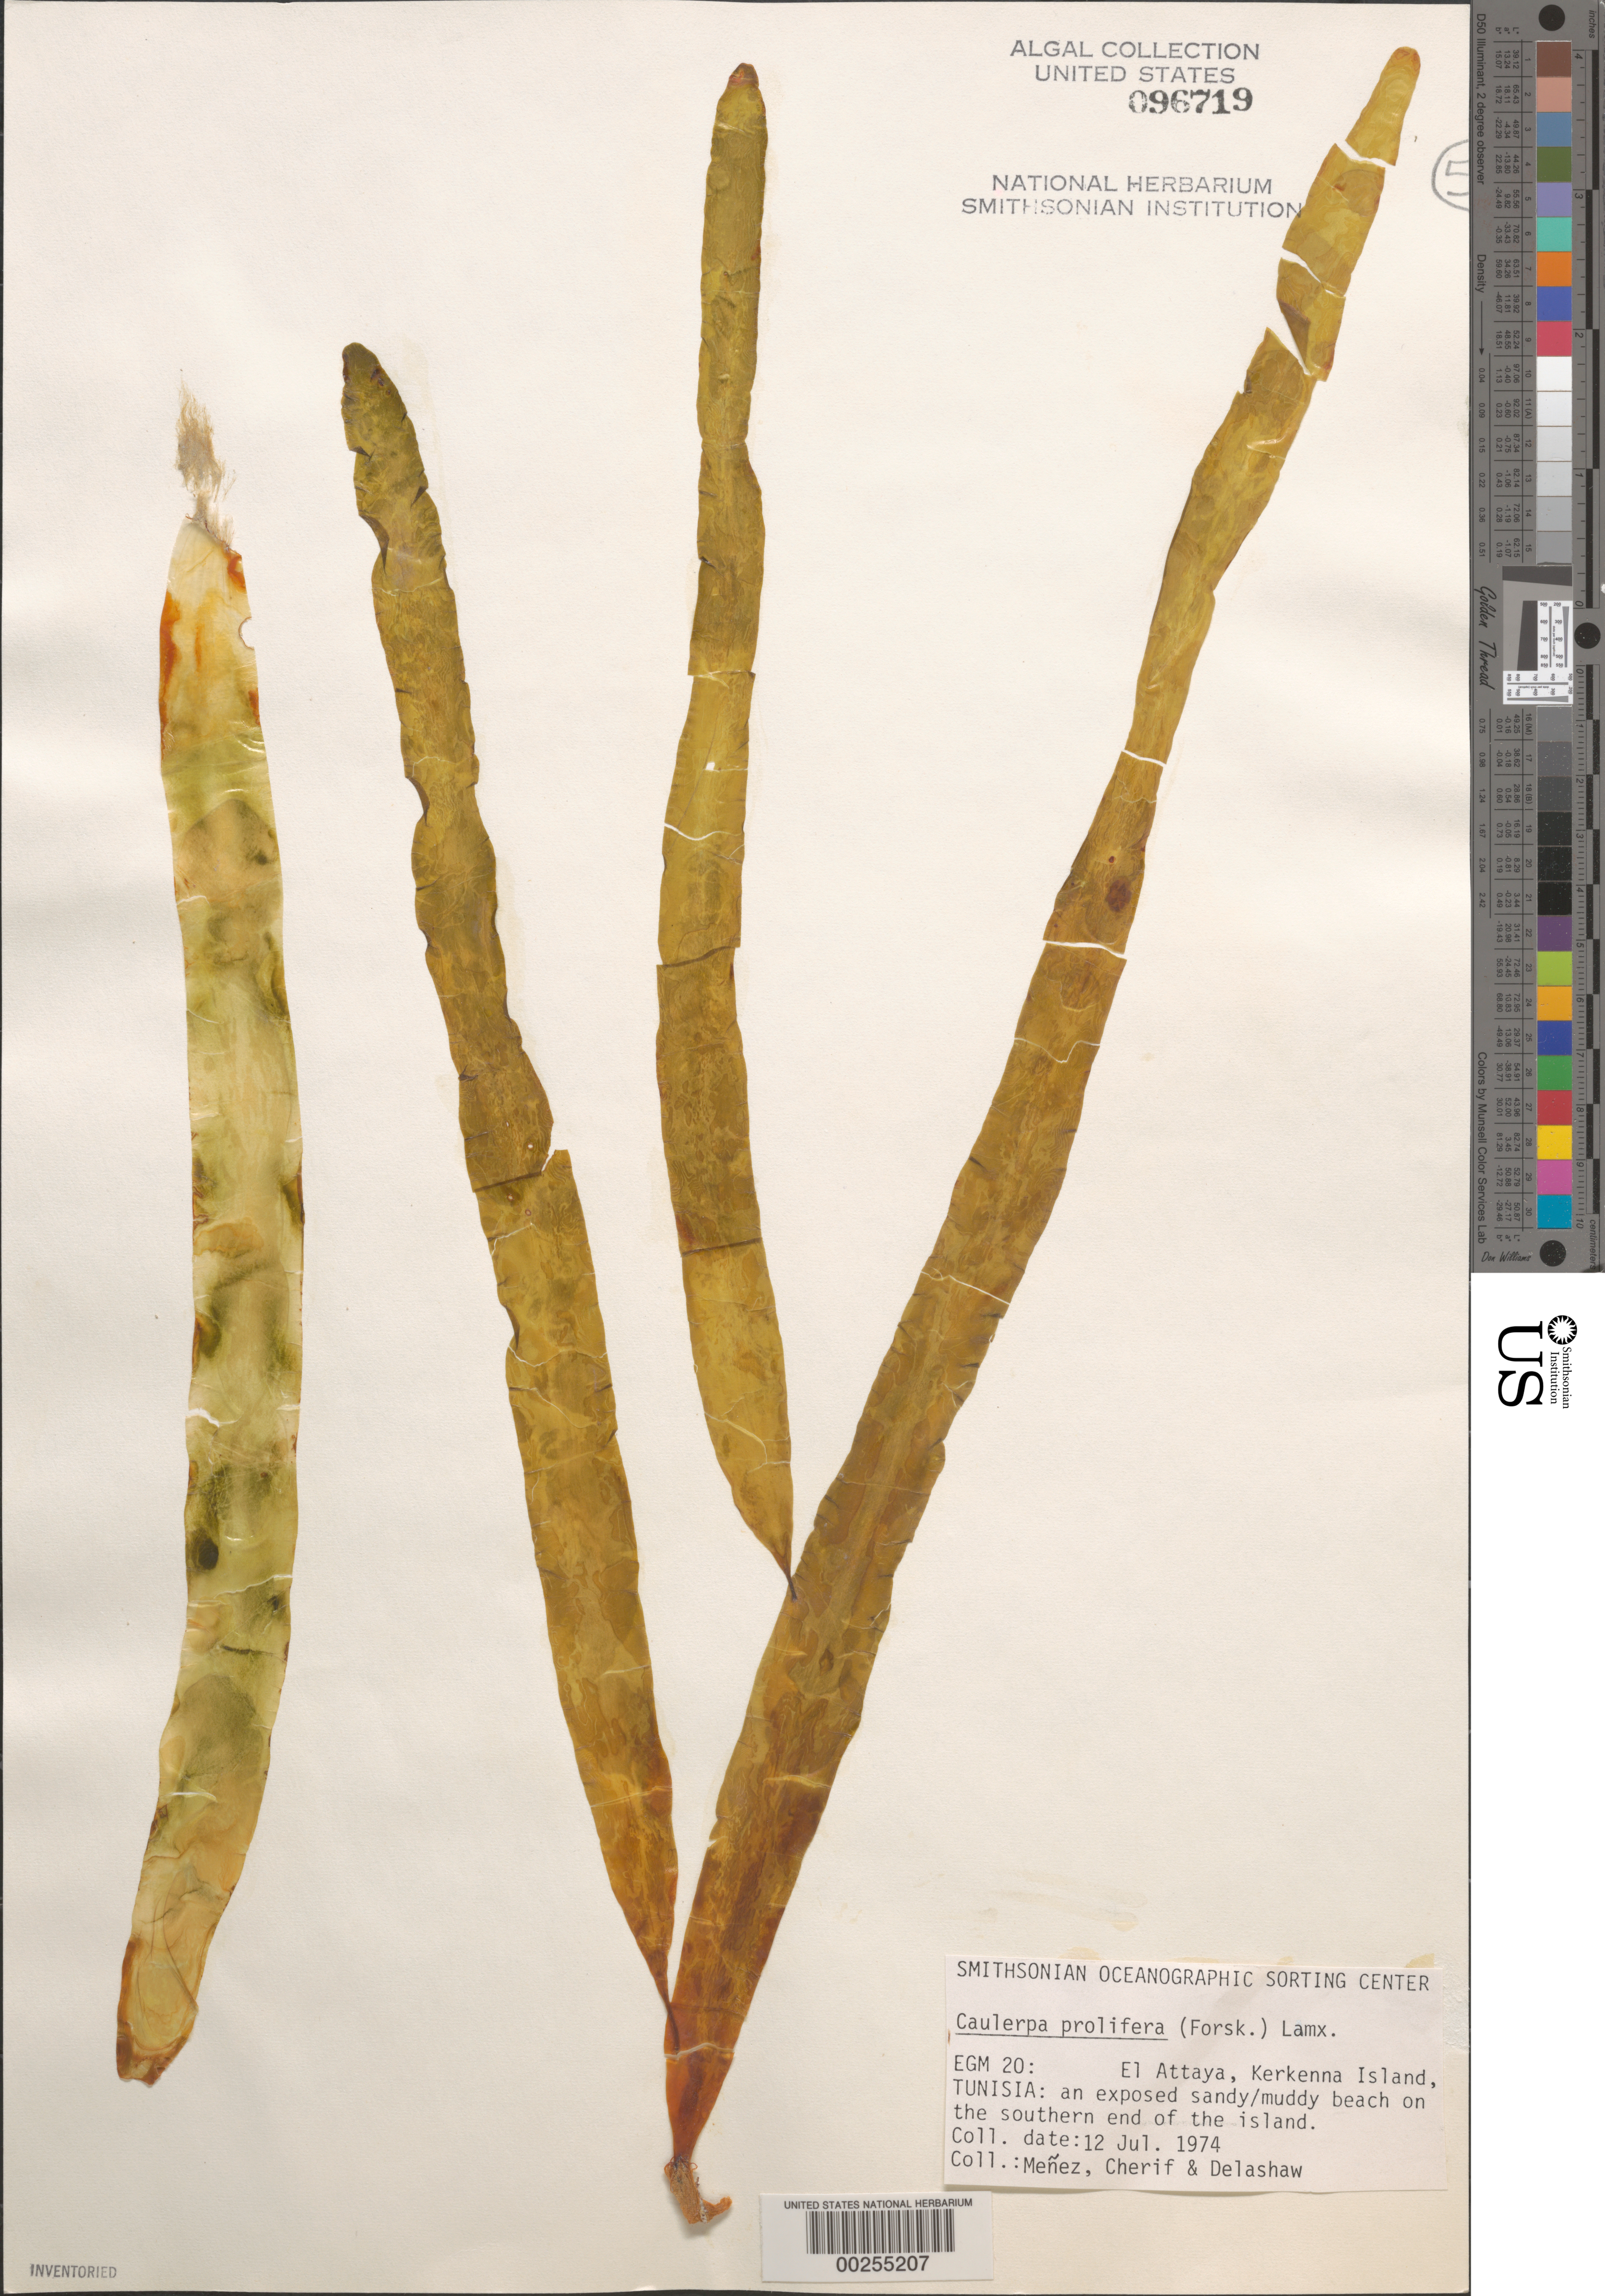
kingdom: Plantae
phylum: Chlorophyta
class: Ulvophyceae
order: Bryopsidales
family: Caulerpaceae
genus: Caulerpa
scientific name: Caulerpa prolifera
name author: (Forssk.) J.V.Lamouroux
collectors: Meñez, -. Cherif & -. Delashaw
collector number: EGM 20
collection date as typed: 12 Jul 1974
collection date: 1974-07-12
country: Tunisia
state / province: Sfax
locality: El attaya, kerkenna island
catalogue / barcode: US 96719